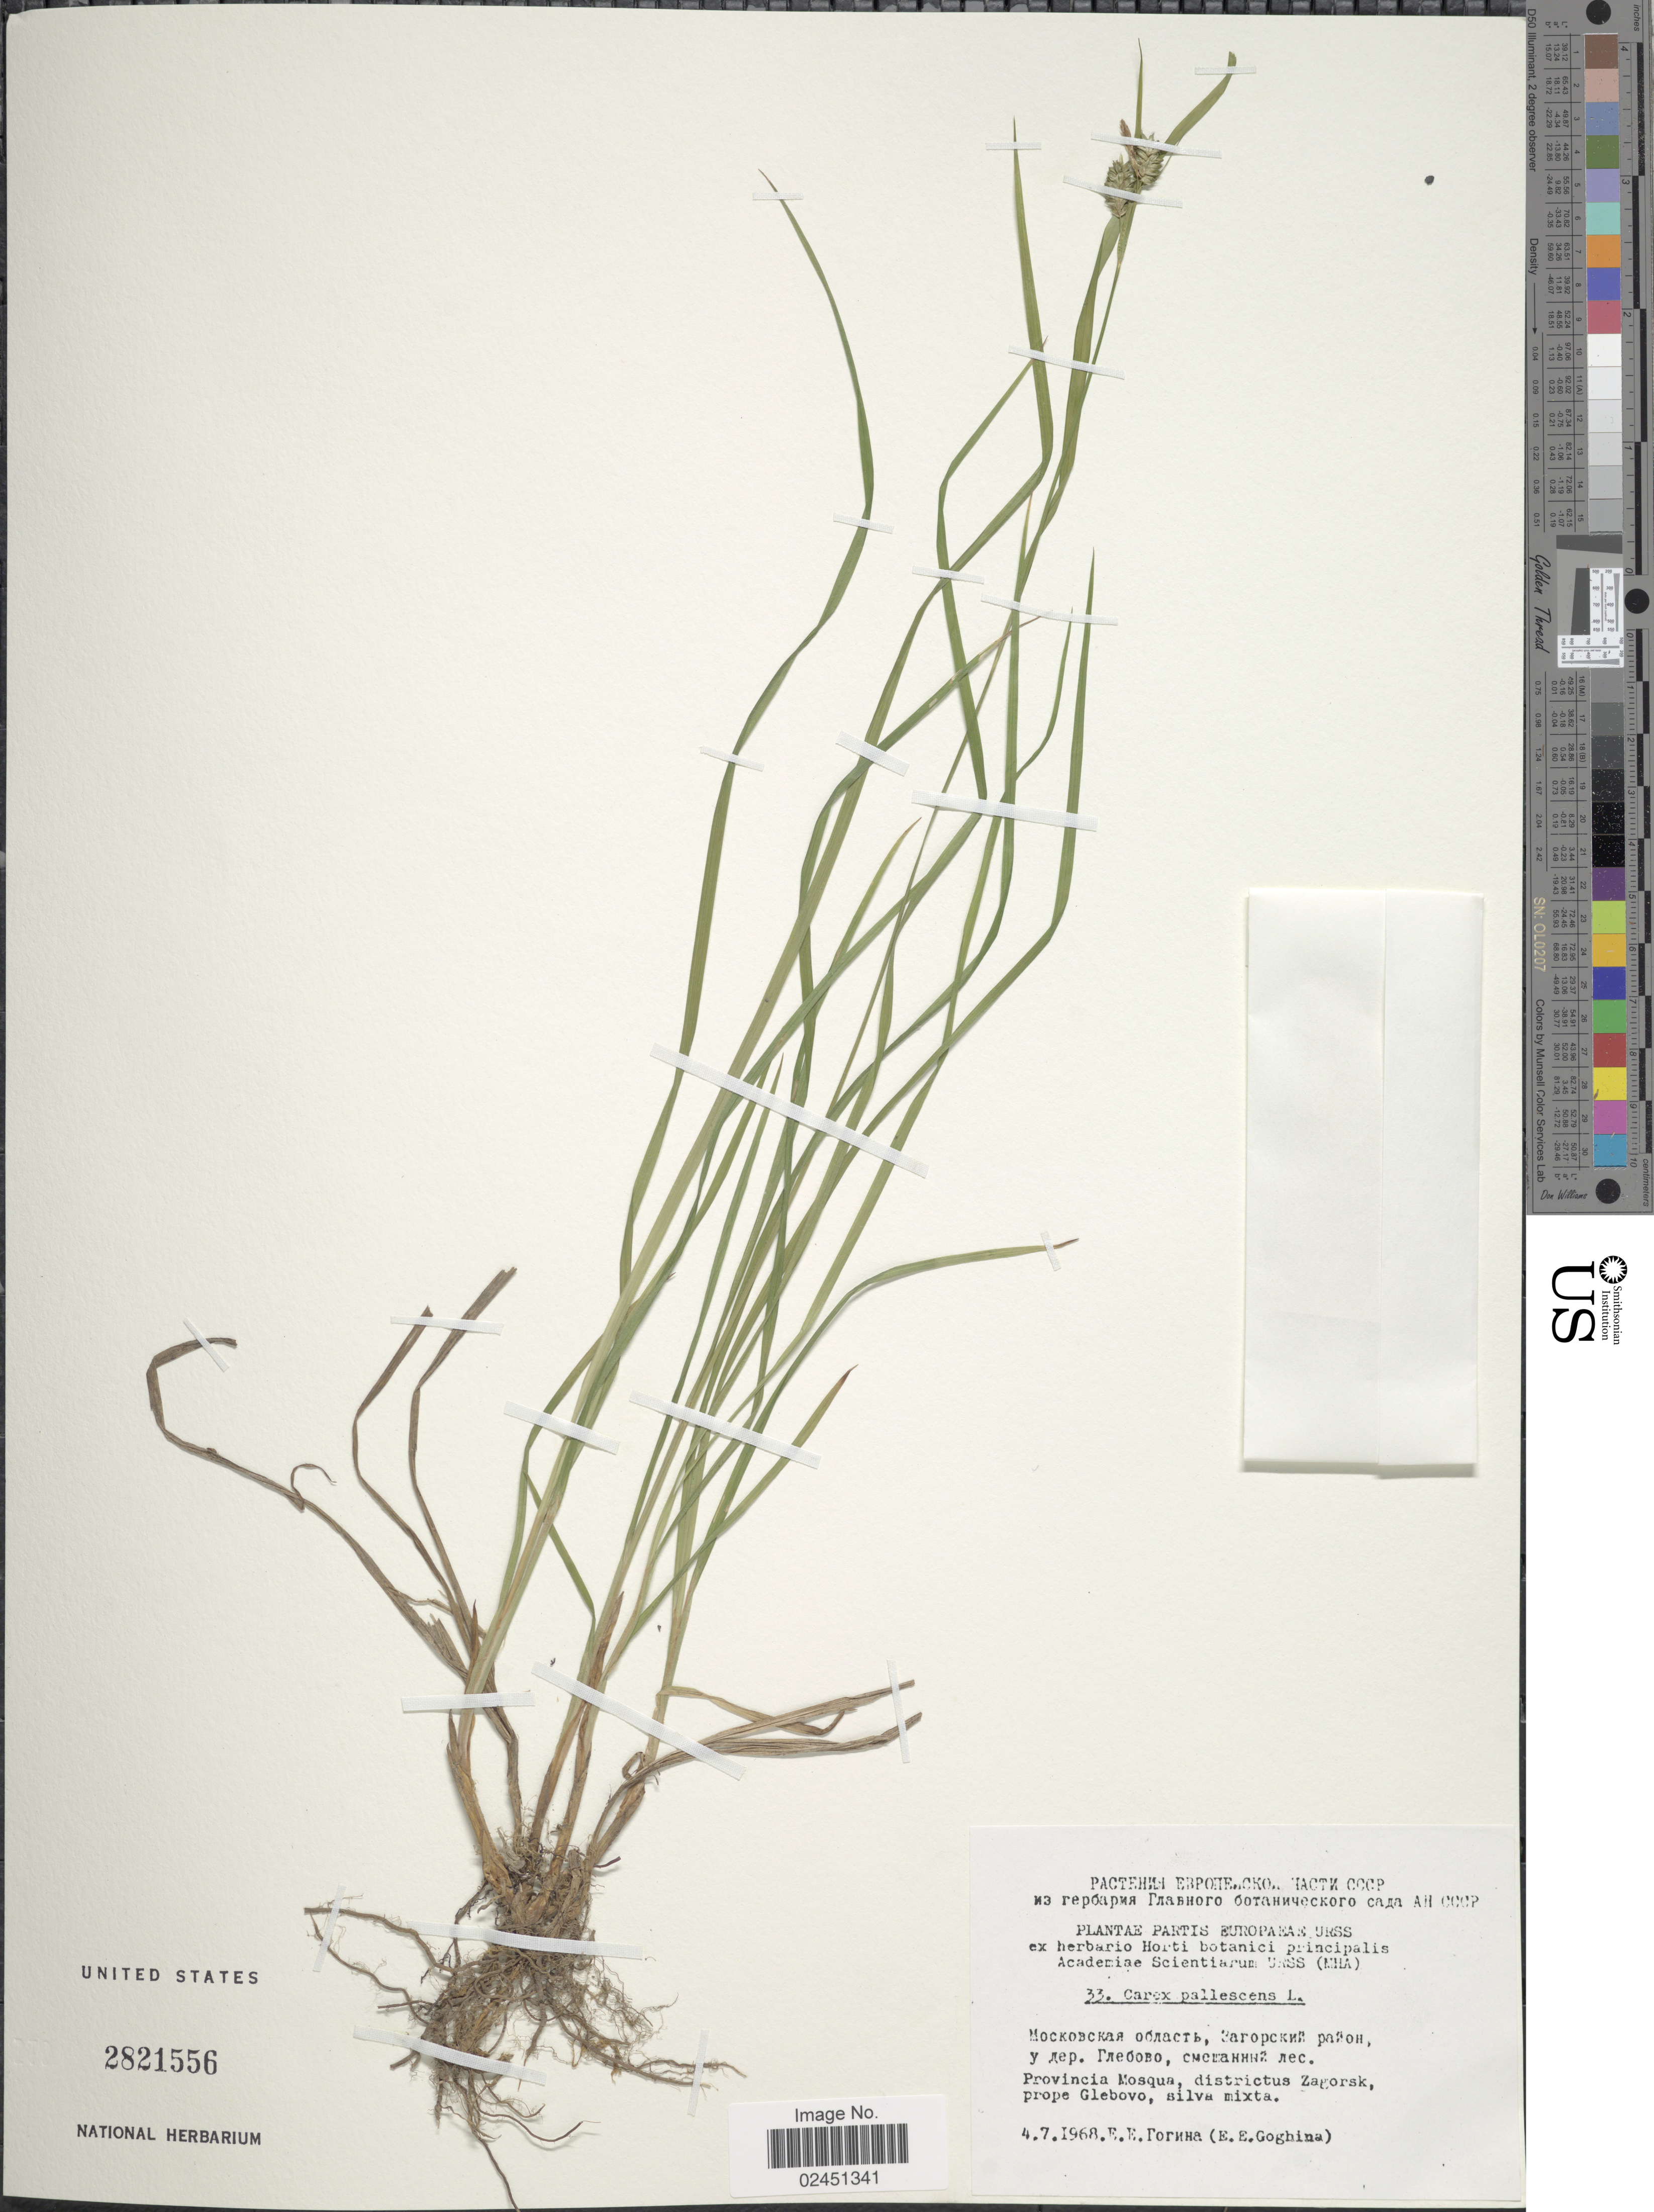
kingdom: Plantae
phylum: Tracheophyta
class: Liliopsida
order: Poales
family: Cyperaceae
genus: Carex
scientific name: Carex pallescens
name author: L.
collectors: E. Goghina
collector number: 33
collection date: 1968-07-04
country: Russian Federation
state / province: Moscow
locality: Partis Europaeas URSS, Provincia Mosqua, districtus Zagorsk, prope Glebovo, silva mixta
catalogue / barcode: US 2821556